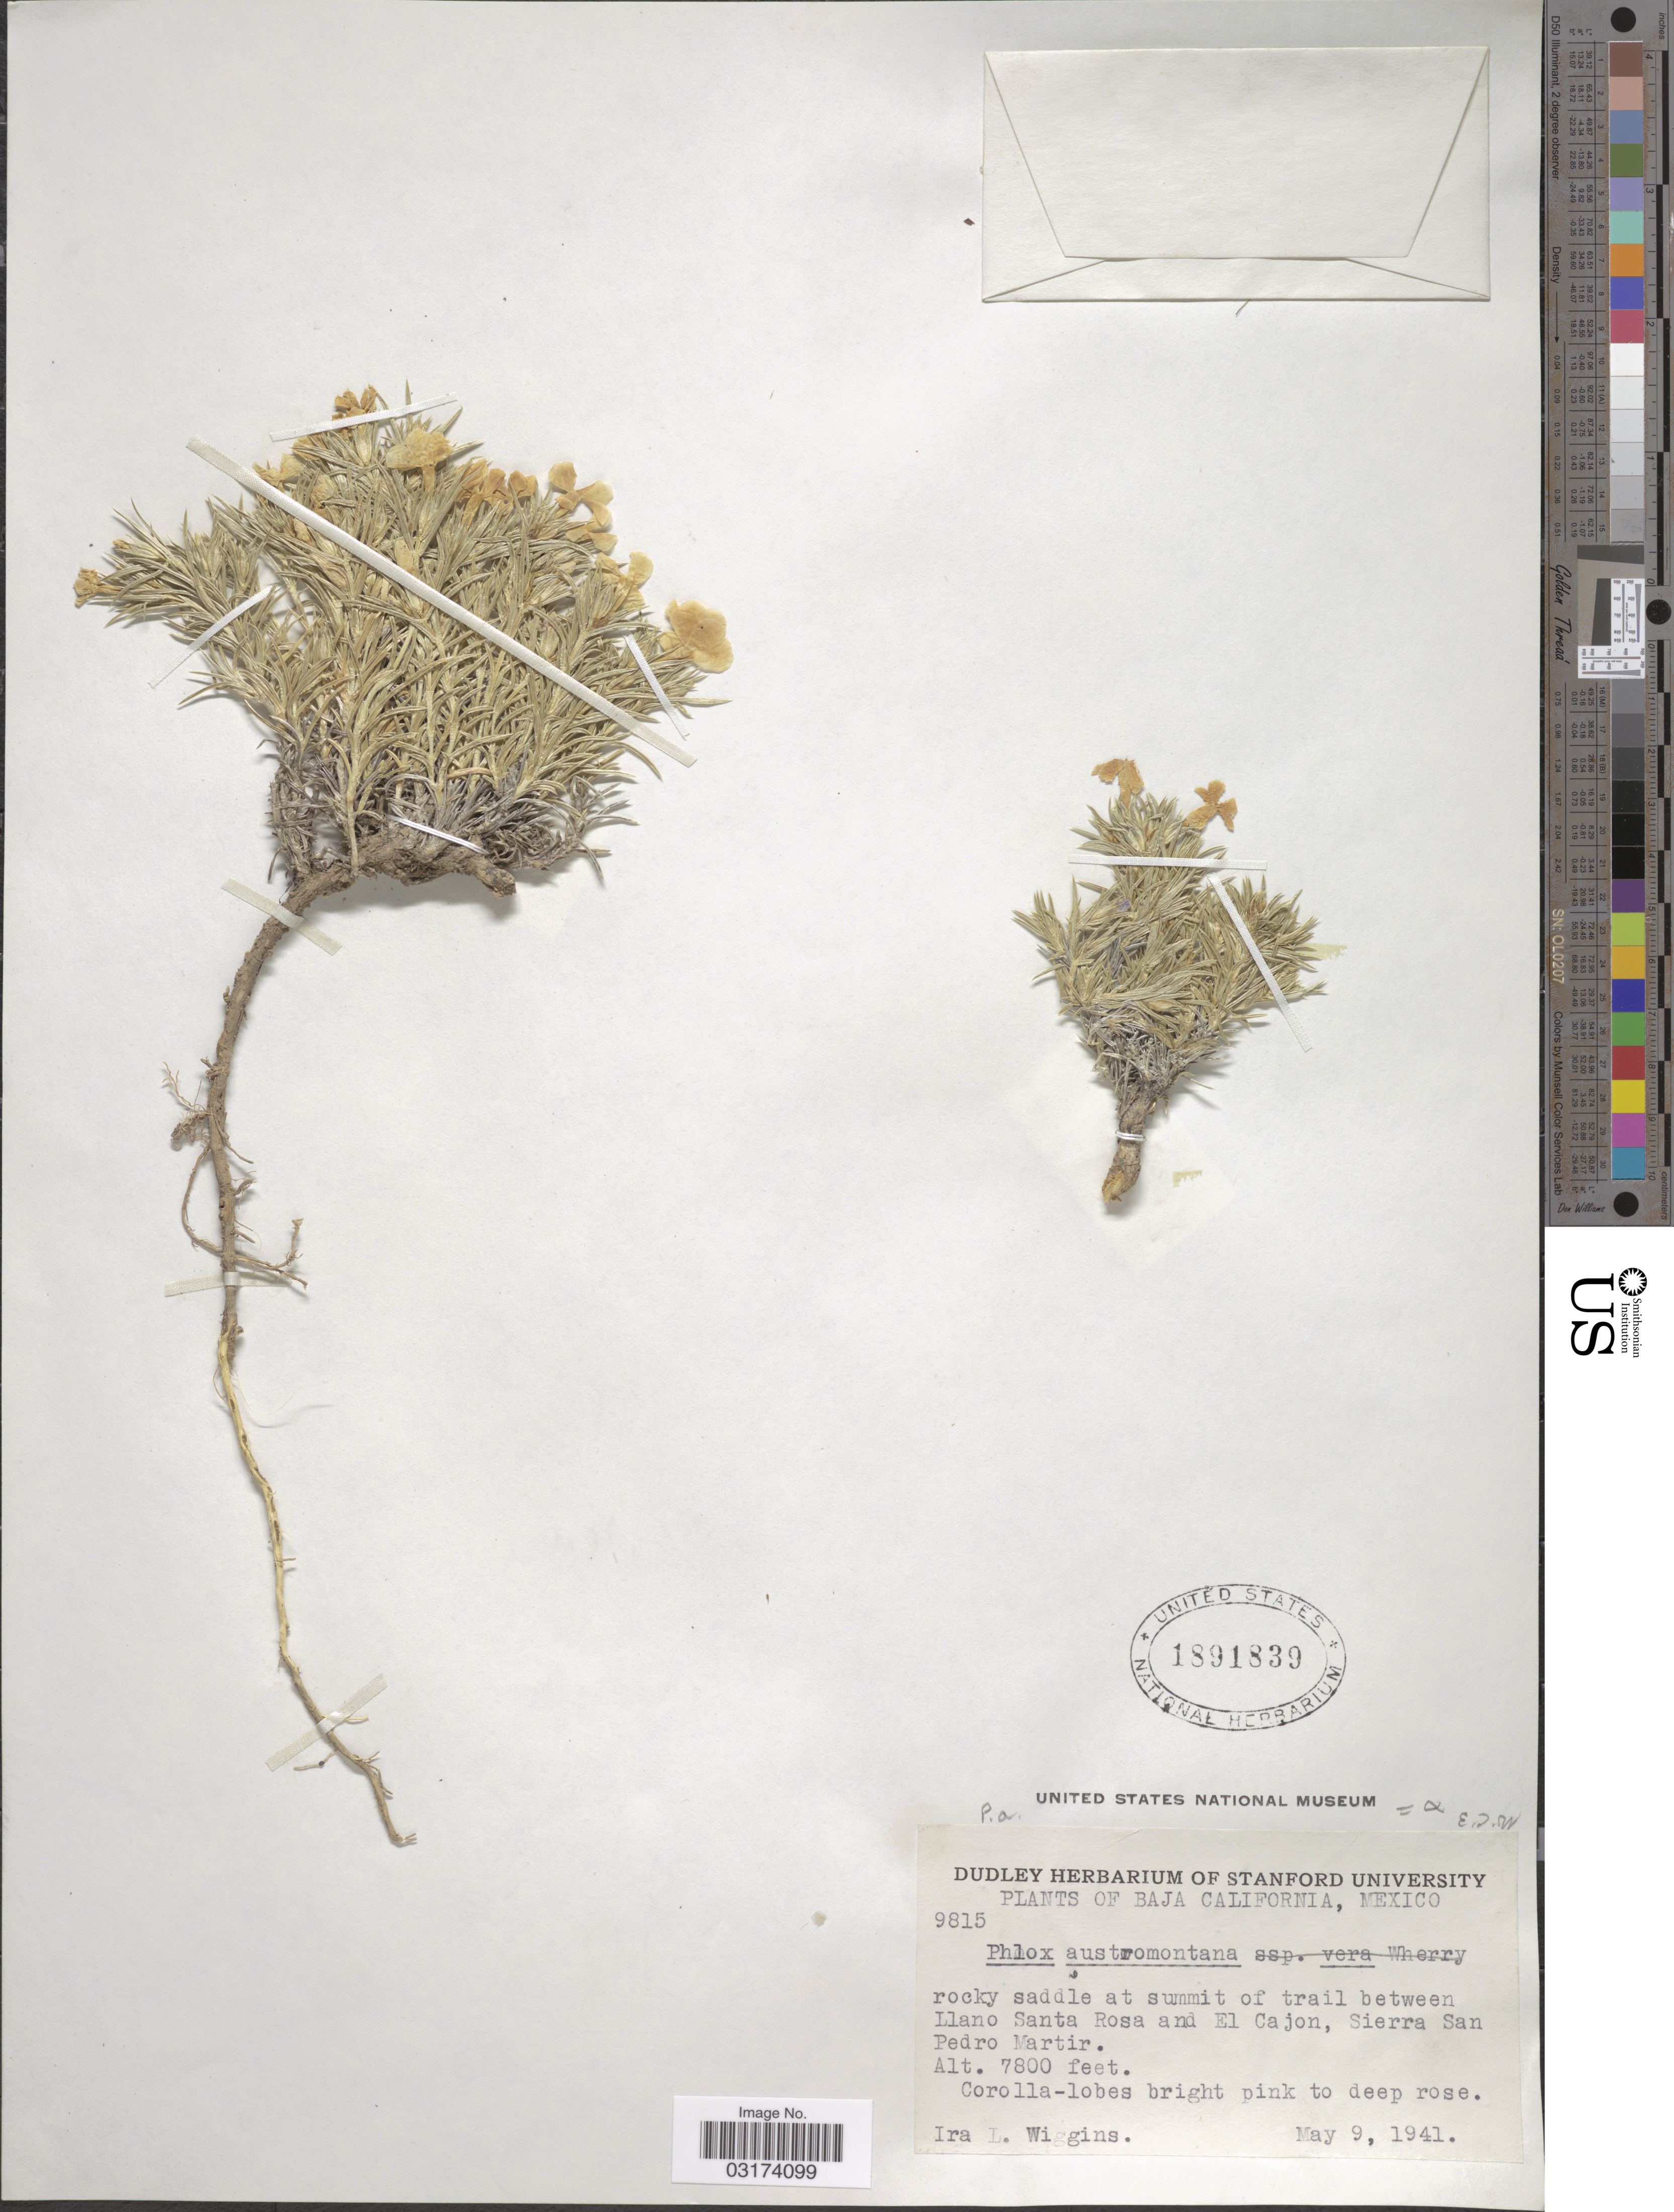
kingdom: Plantae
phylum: Tracheophyta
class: Magnoliopsida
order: Ericales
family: Polemoniaceae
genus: Phlox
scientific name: Phlox austromontana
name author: Coville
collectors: I. L. Wiggins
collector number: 9815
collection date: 1941-05-09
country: Mexico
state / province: Baja California Sur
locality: Rocky saddle at summit of trail between Llano Santa Rosa and El Cajon, Sierra San Pedro Martir.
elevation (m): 2377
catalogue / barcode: US 1891839